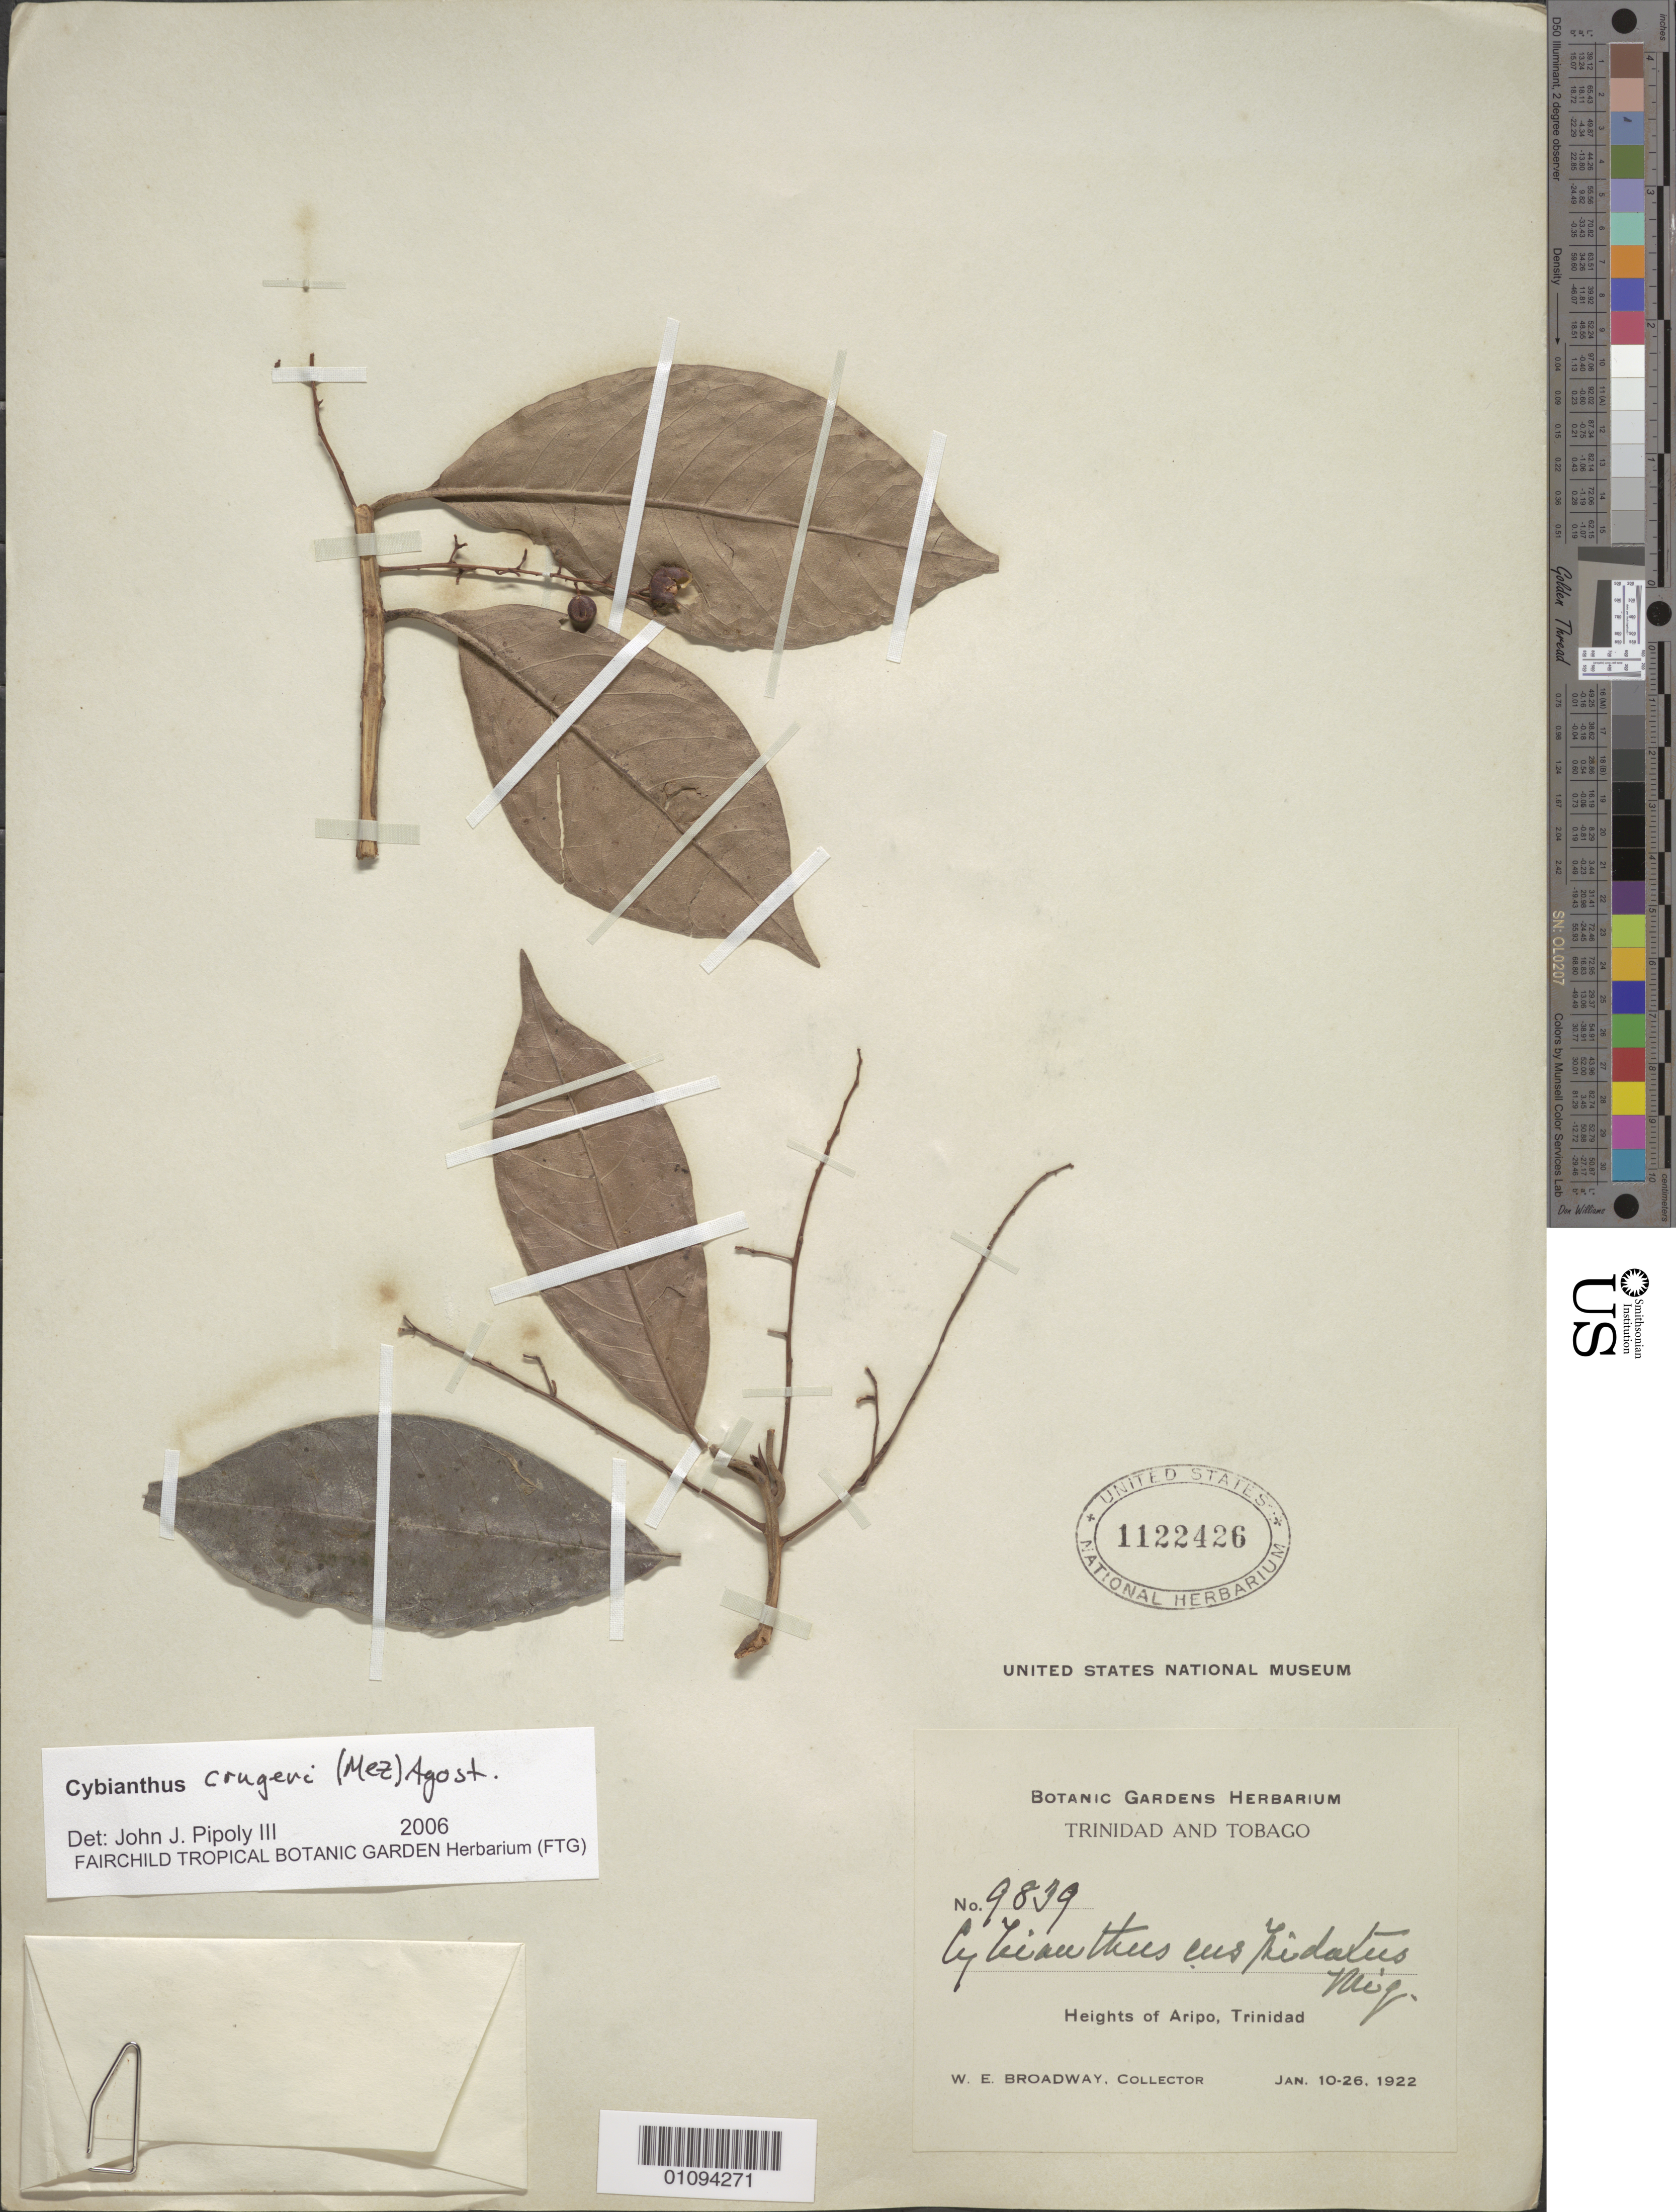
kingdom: Plantae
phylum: Tracheophyta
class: Magnoliopsida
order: Ericales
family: Primulaceae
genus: Cybianthus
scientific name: Cybianthus cruegeri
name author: Mez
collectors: W. E. Broadway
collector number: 9839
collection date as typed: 10 Jan 1922 to 26 Jan 1922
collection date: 1922-01-10/1922-01-26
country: Trinidad and Tobago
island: Trinidad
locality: Heights of Aripo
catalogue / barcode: US 1122426